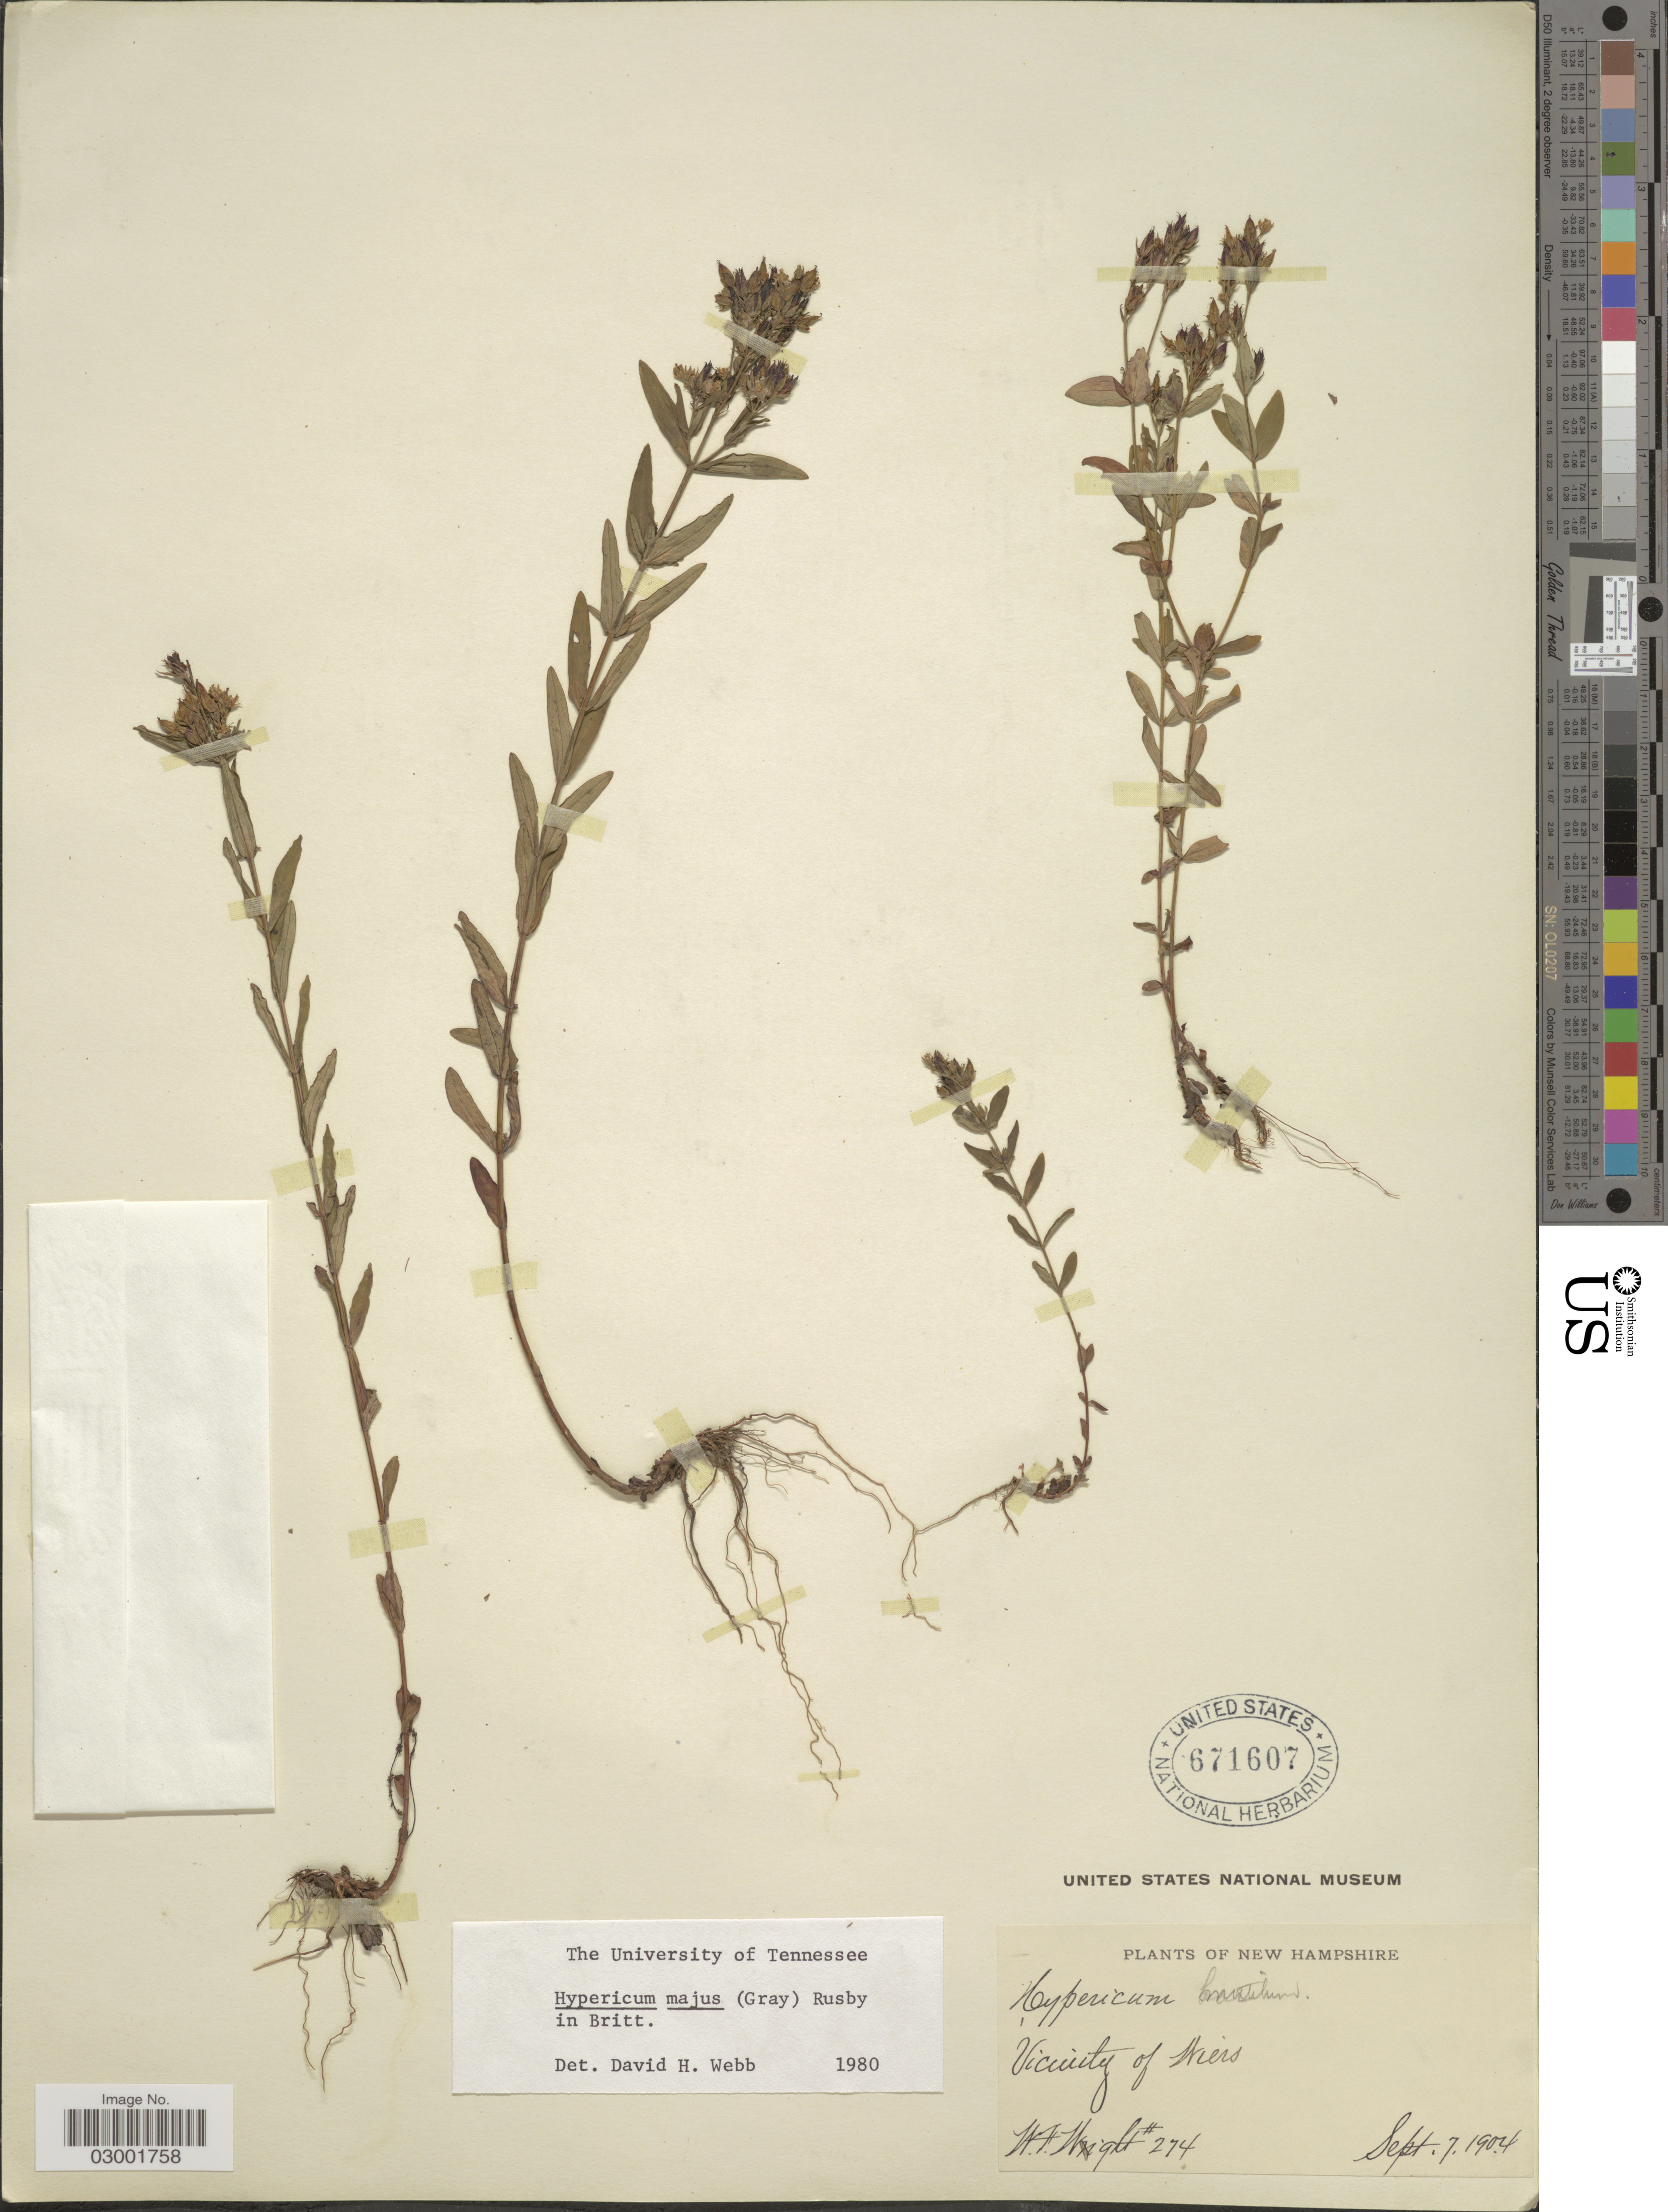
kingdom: Plantae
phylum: Tracheophyta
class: Magnoliopsida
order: Malpighiales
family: Hypericaceae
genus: Hypericum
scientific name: Hypericum majus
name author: (A. Gray) Britton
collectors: W. F. Wright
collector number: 274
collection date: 1904-09-07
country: United States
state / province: New Hampshire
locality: Vicinity of Wiers.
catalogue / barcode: US 671607